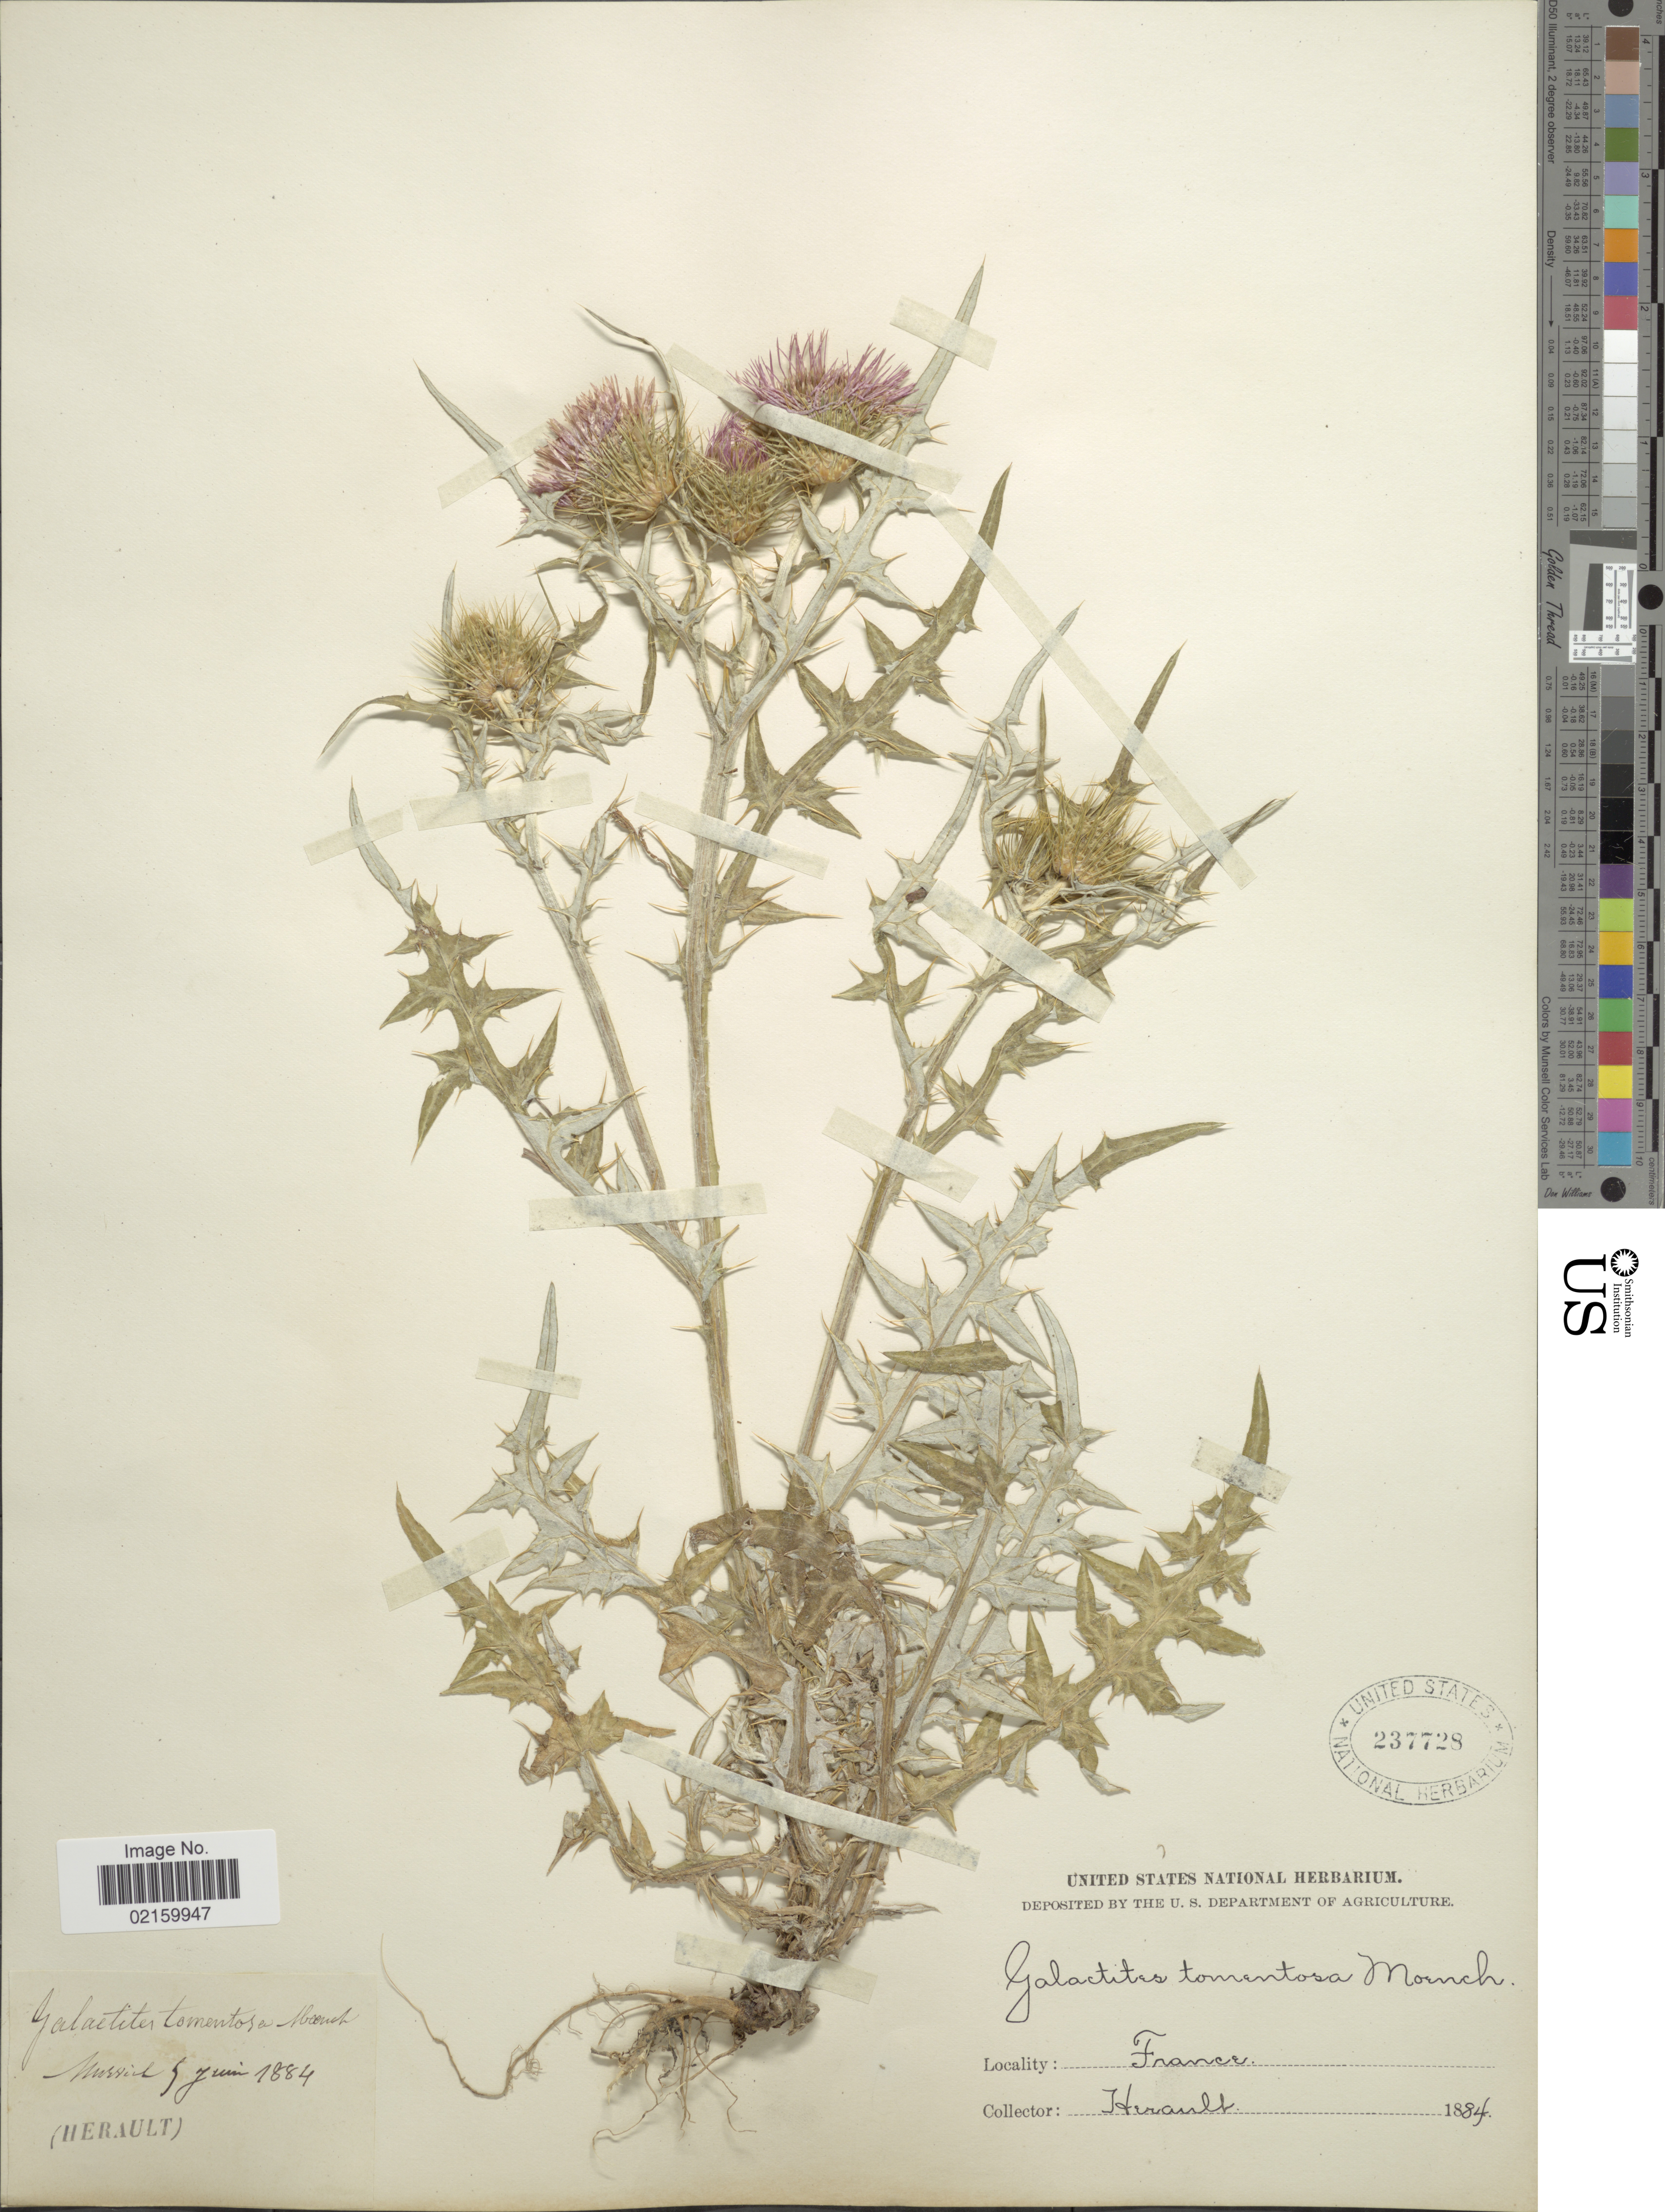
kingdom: Plantae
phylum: Tracheophyta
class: Magnoliopsida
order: Asterales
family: Asteraceae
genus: Galactites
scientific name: Galactites tomentosa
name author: Moench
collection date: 1884-06-09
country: France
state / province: Occitanie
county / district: Hérault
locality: Murriel [interpreted]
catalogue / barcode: US 237728